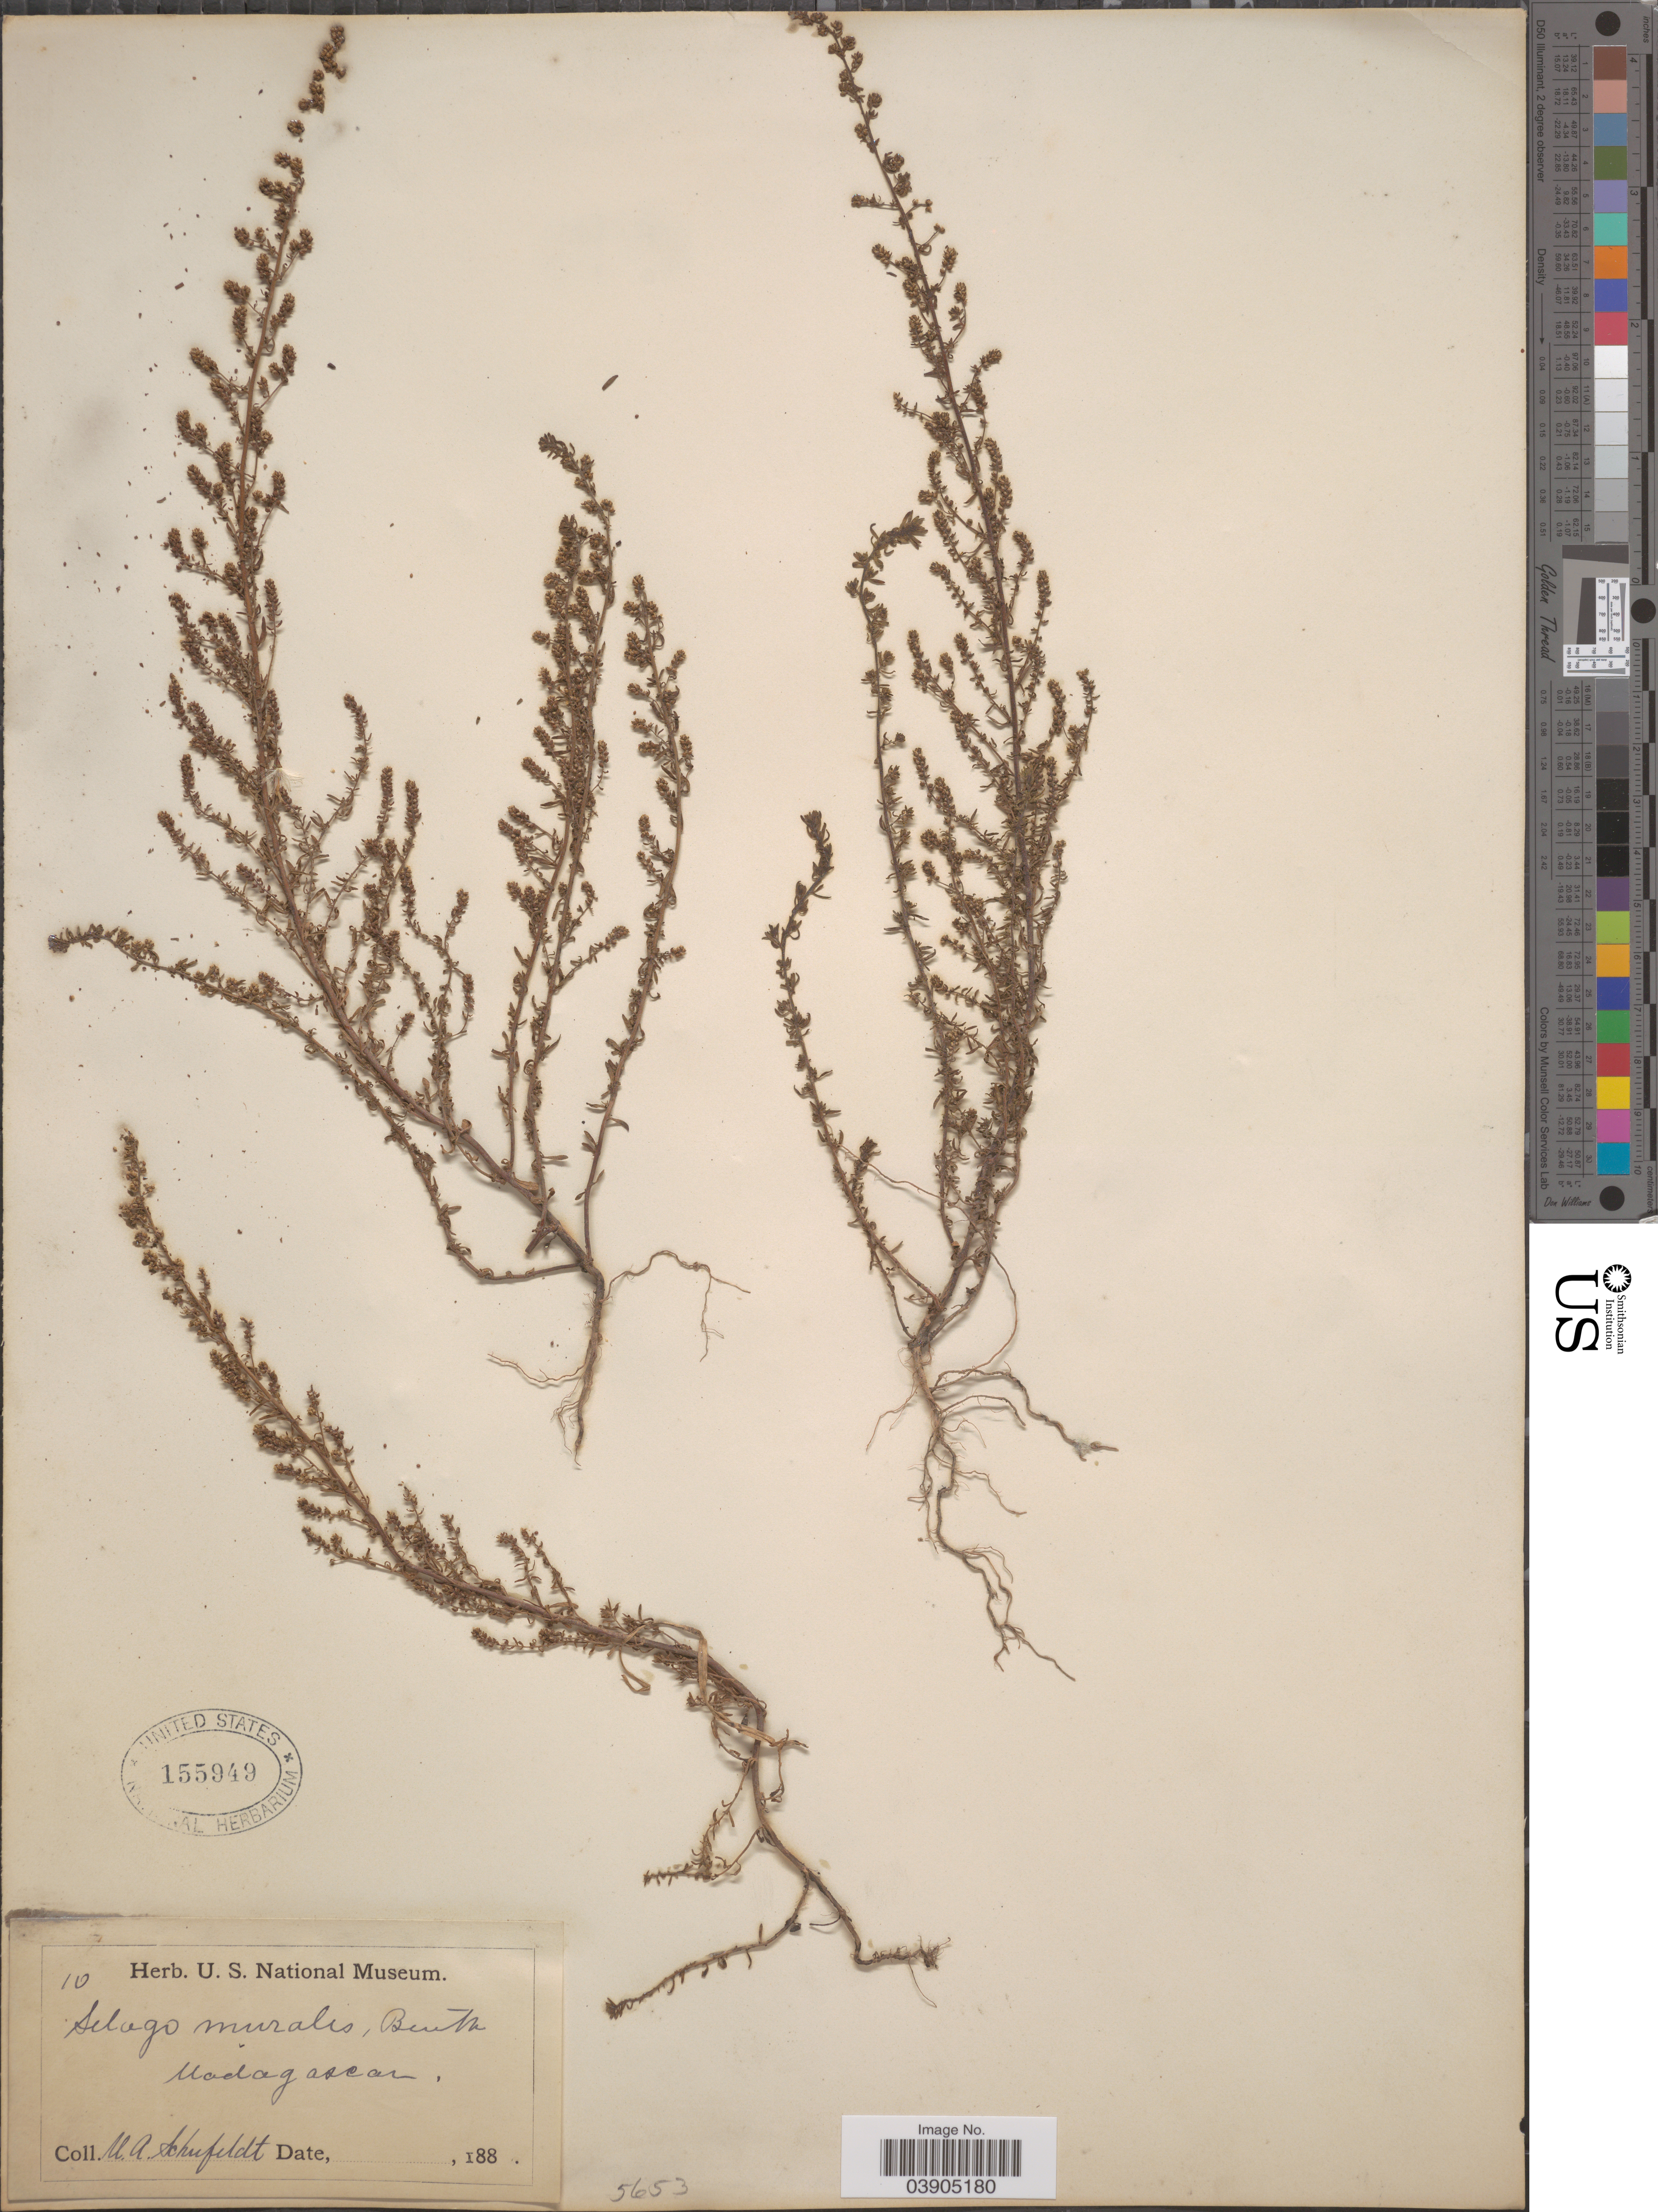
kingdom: Plantae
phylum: Tracheophyta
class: Magnoliopsida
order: Lamiales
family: Scrophulariaceae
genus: Selago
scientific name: Selago muralis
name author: Benth. & Hook. f.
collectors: M. Schufeldt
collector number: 10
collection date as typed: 188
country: Madagascar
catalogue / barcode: US 155949